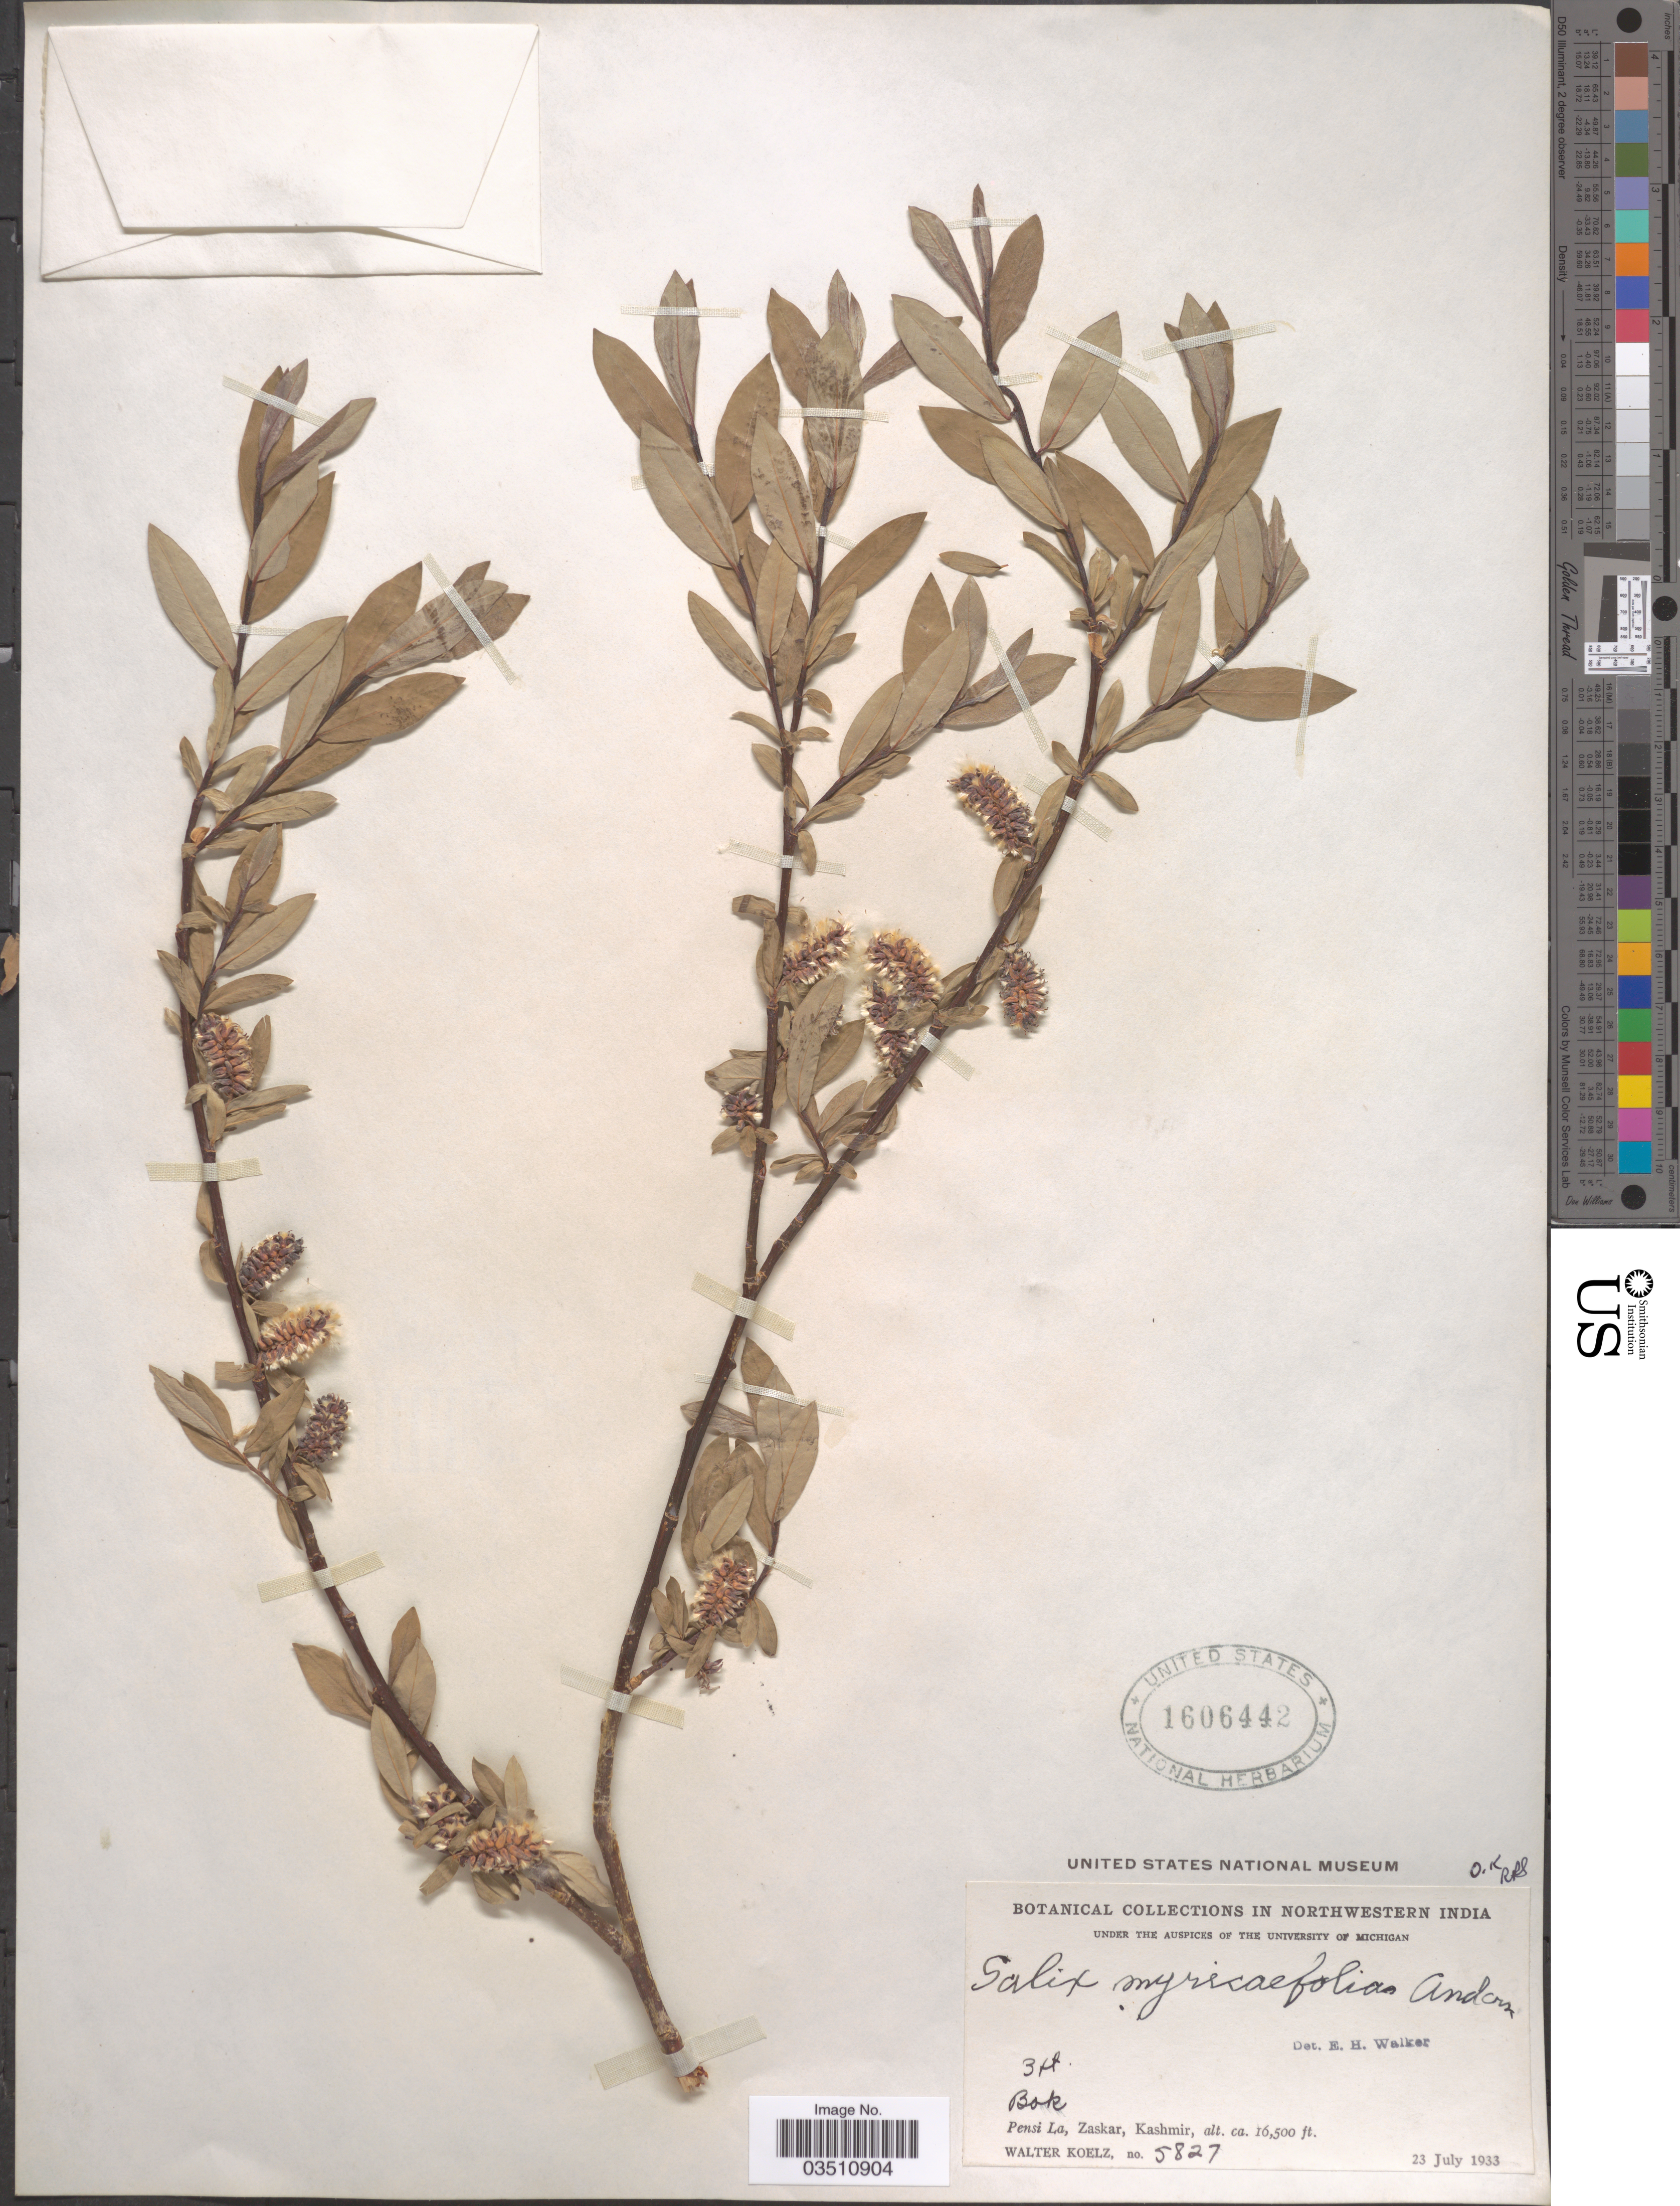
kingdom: Plantae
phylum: Tracheophyta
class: Magnoliopsida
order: Malpighiales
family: Salicaceae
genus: Salix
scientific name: Salix myricifolia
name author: Andersson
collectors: W. N. Koelz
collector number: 5827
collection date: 1933-07-23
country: India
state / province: Jammu and Kashmir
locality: Northwestern India. Nok, Pensi La, Zaskar, Kashmir.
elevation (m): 5029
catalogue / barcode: US 1606442